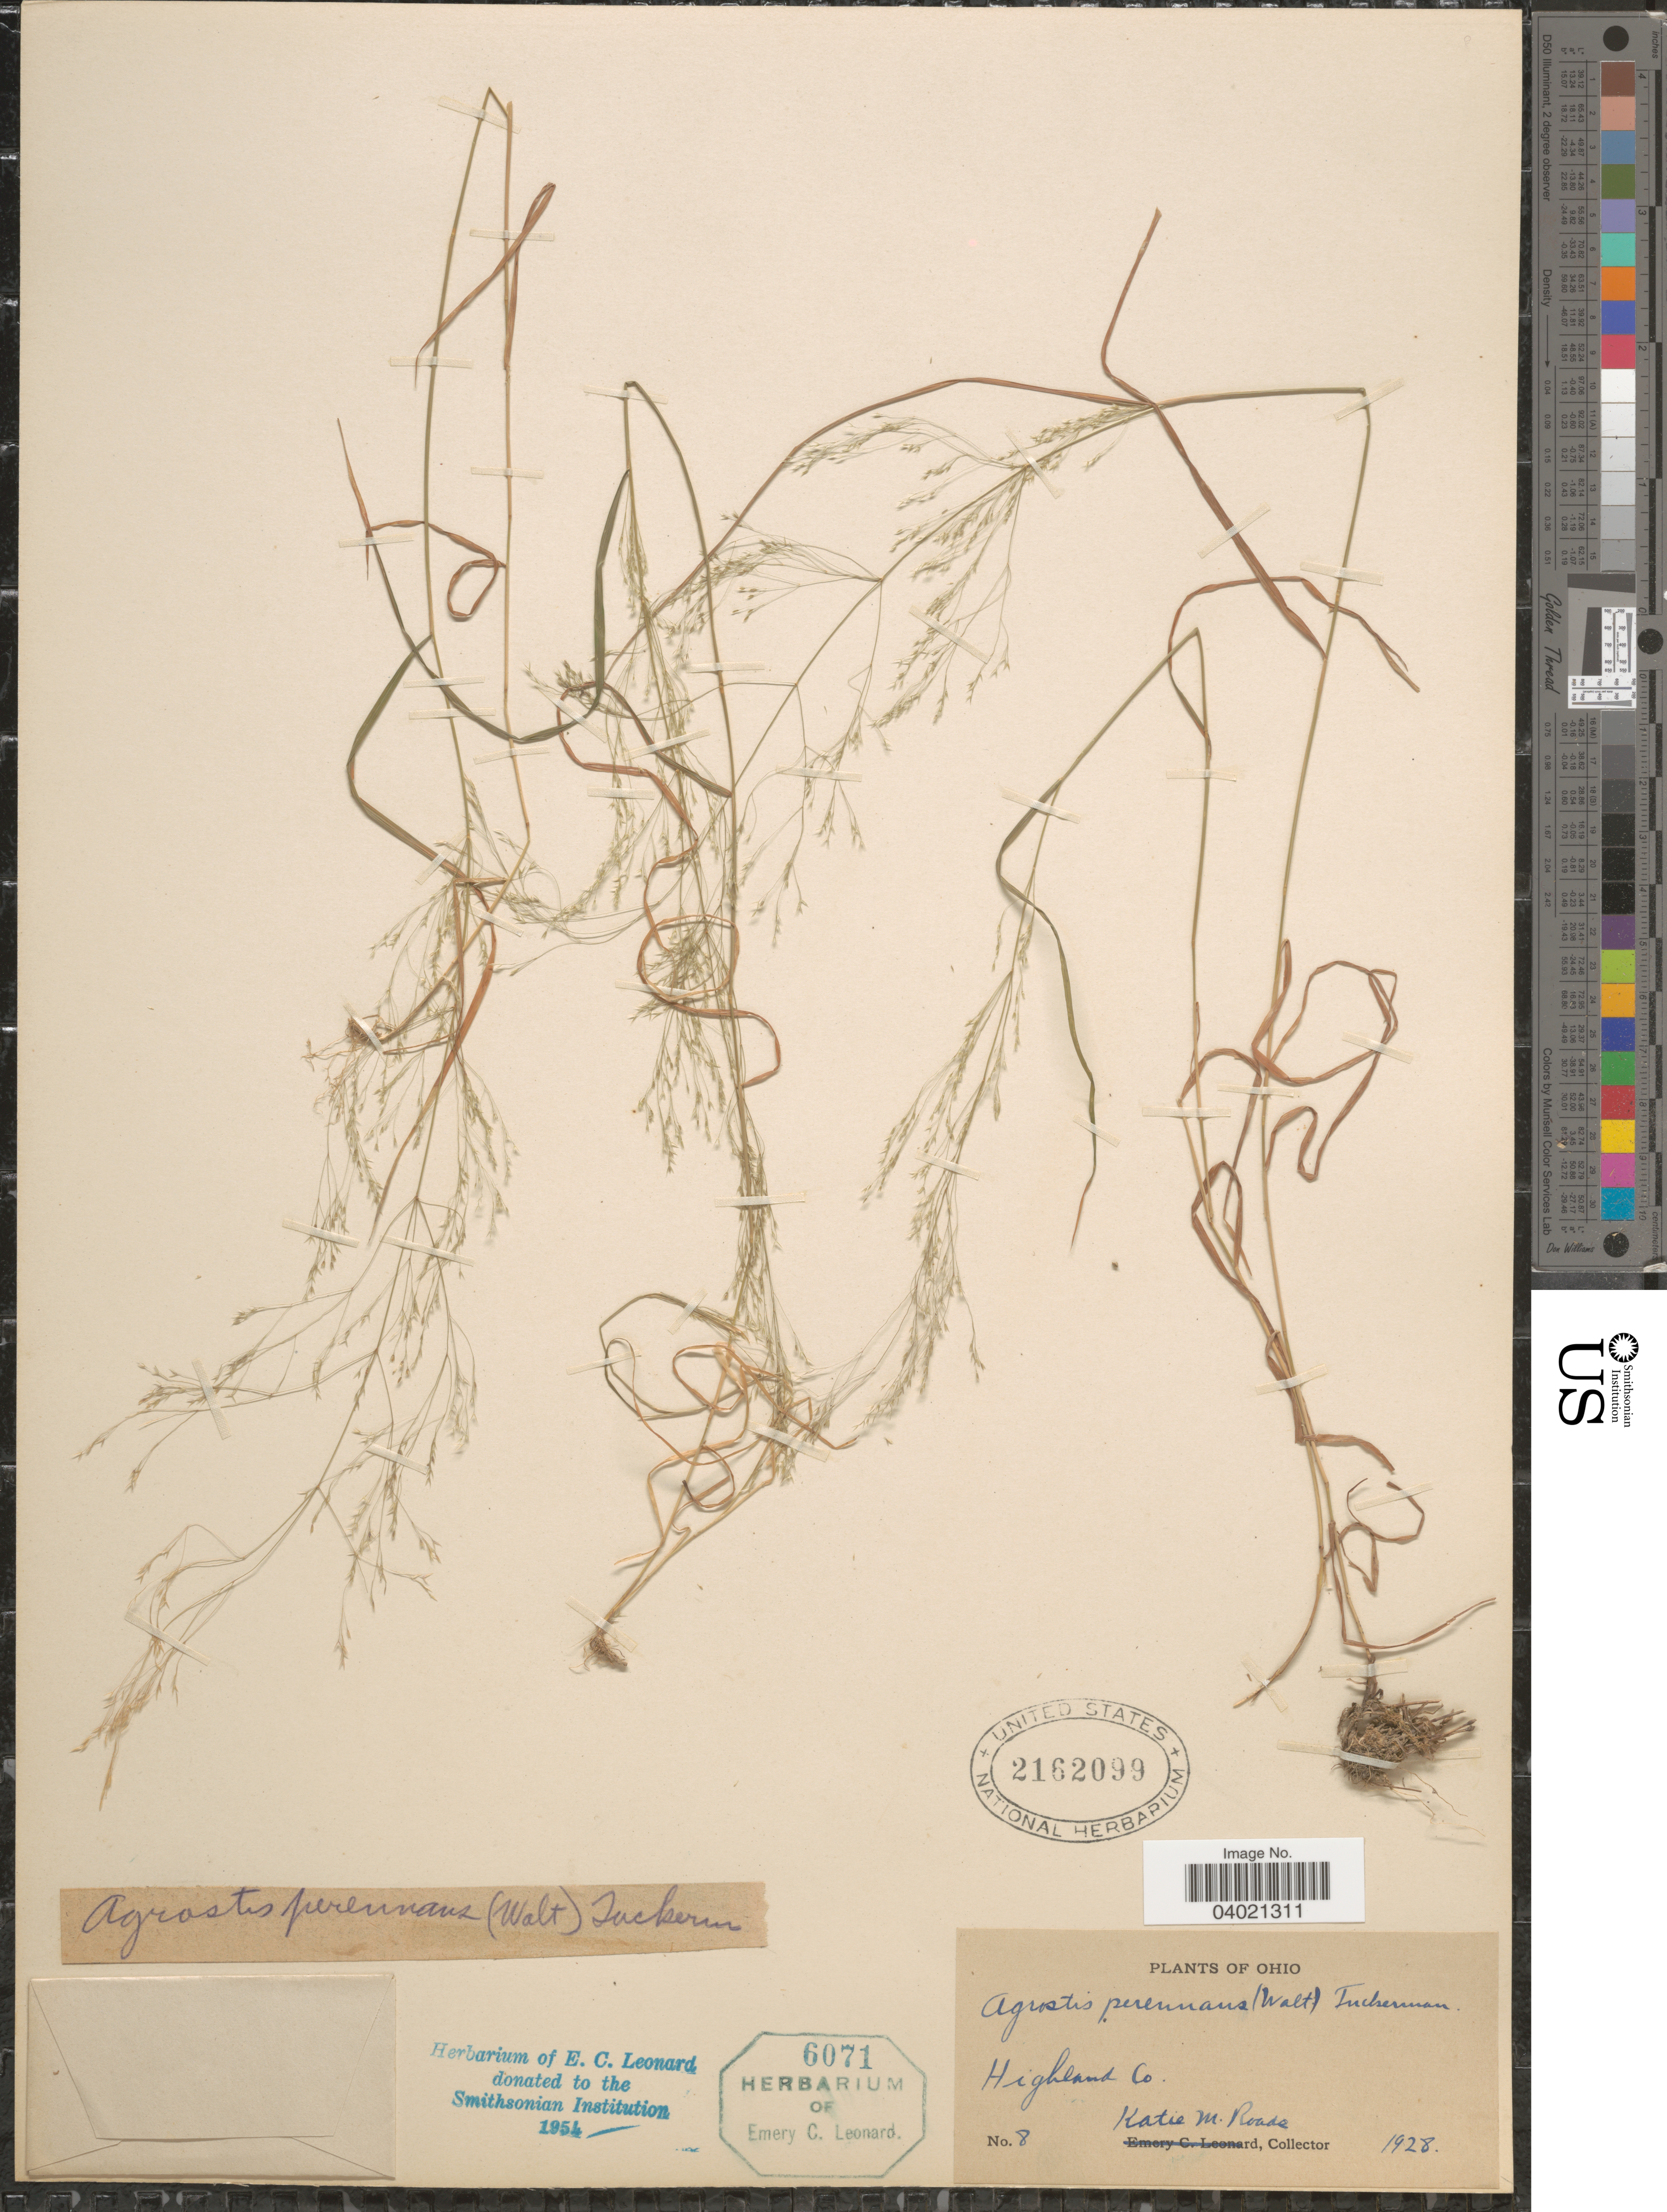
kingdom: Plantae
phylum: Tracheophyta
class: Liliopsida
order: Poales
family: Poaceae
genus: Agrostis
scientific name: Agrostis perennans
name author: (Walter) Tuck.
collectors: K. Roads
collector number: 8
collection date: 1928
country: United States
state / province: Ohio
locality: Highland Co.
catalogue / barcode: US 2162099